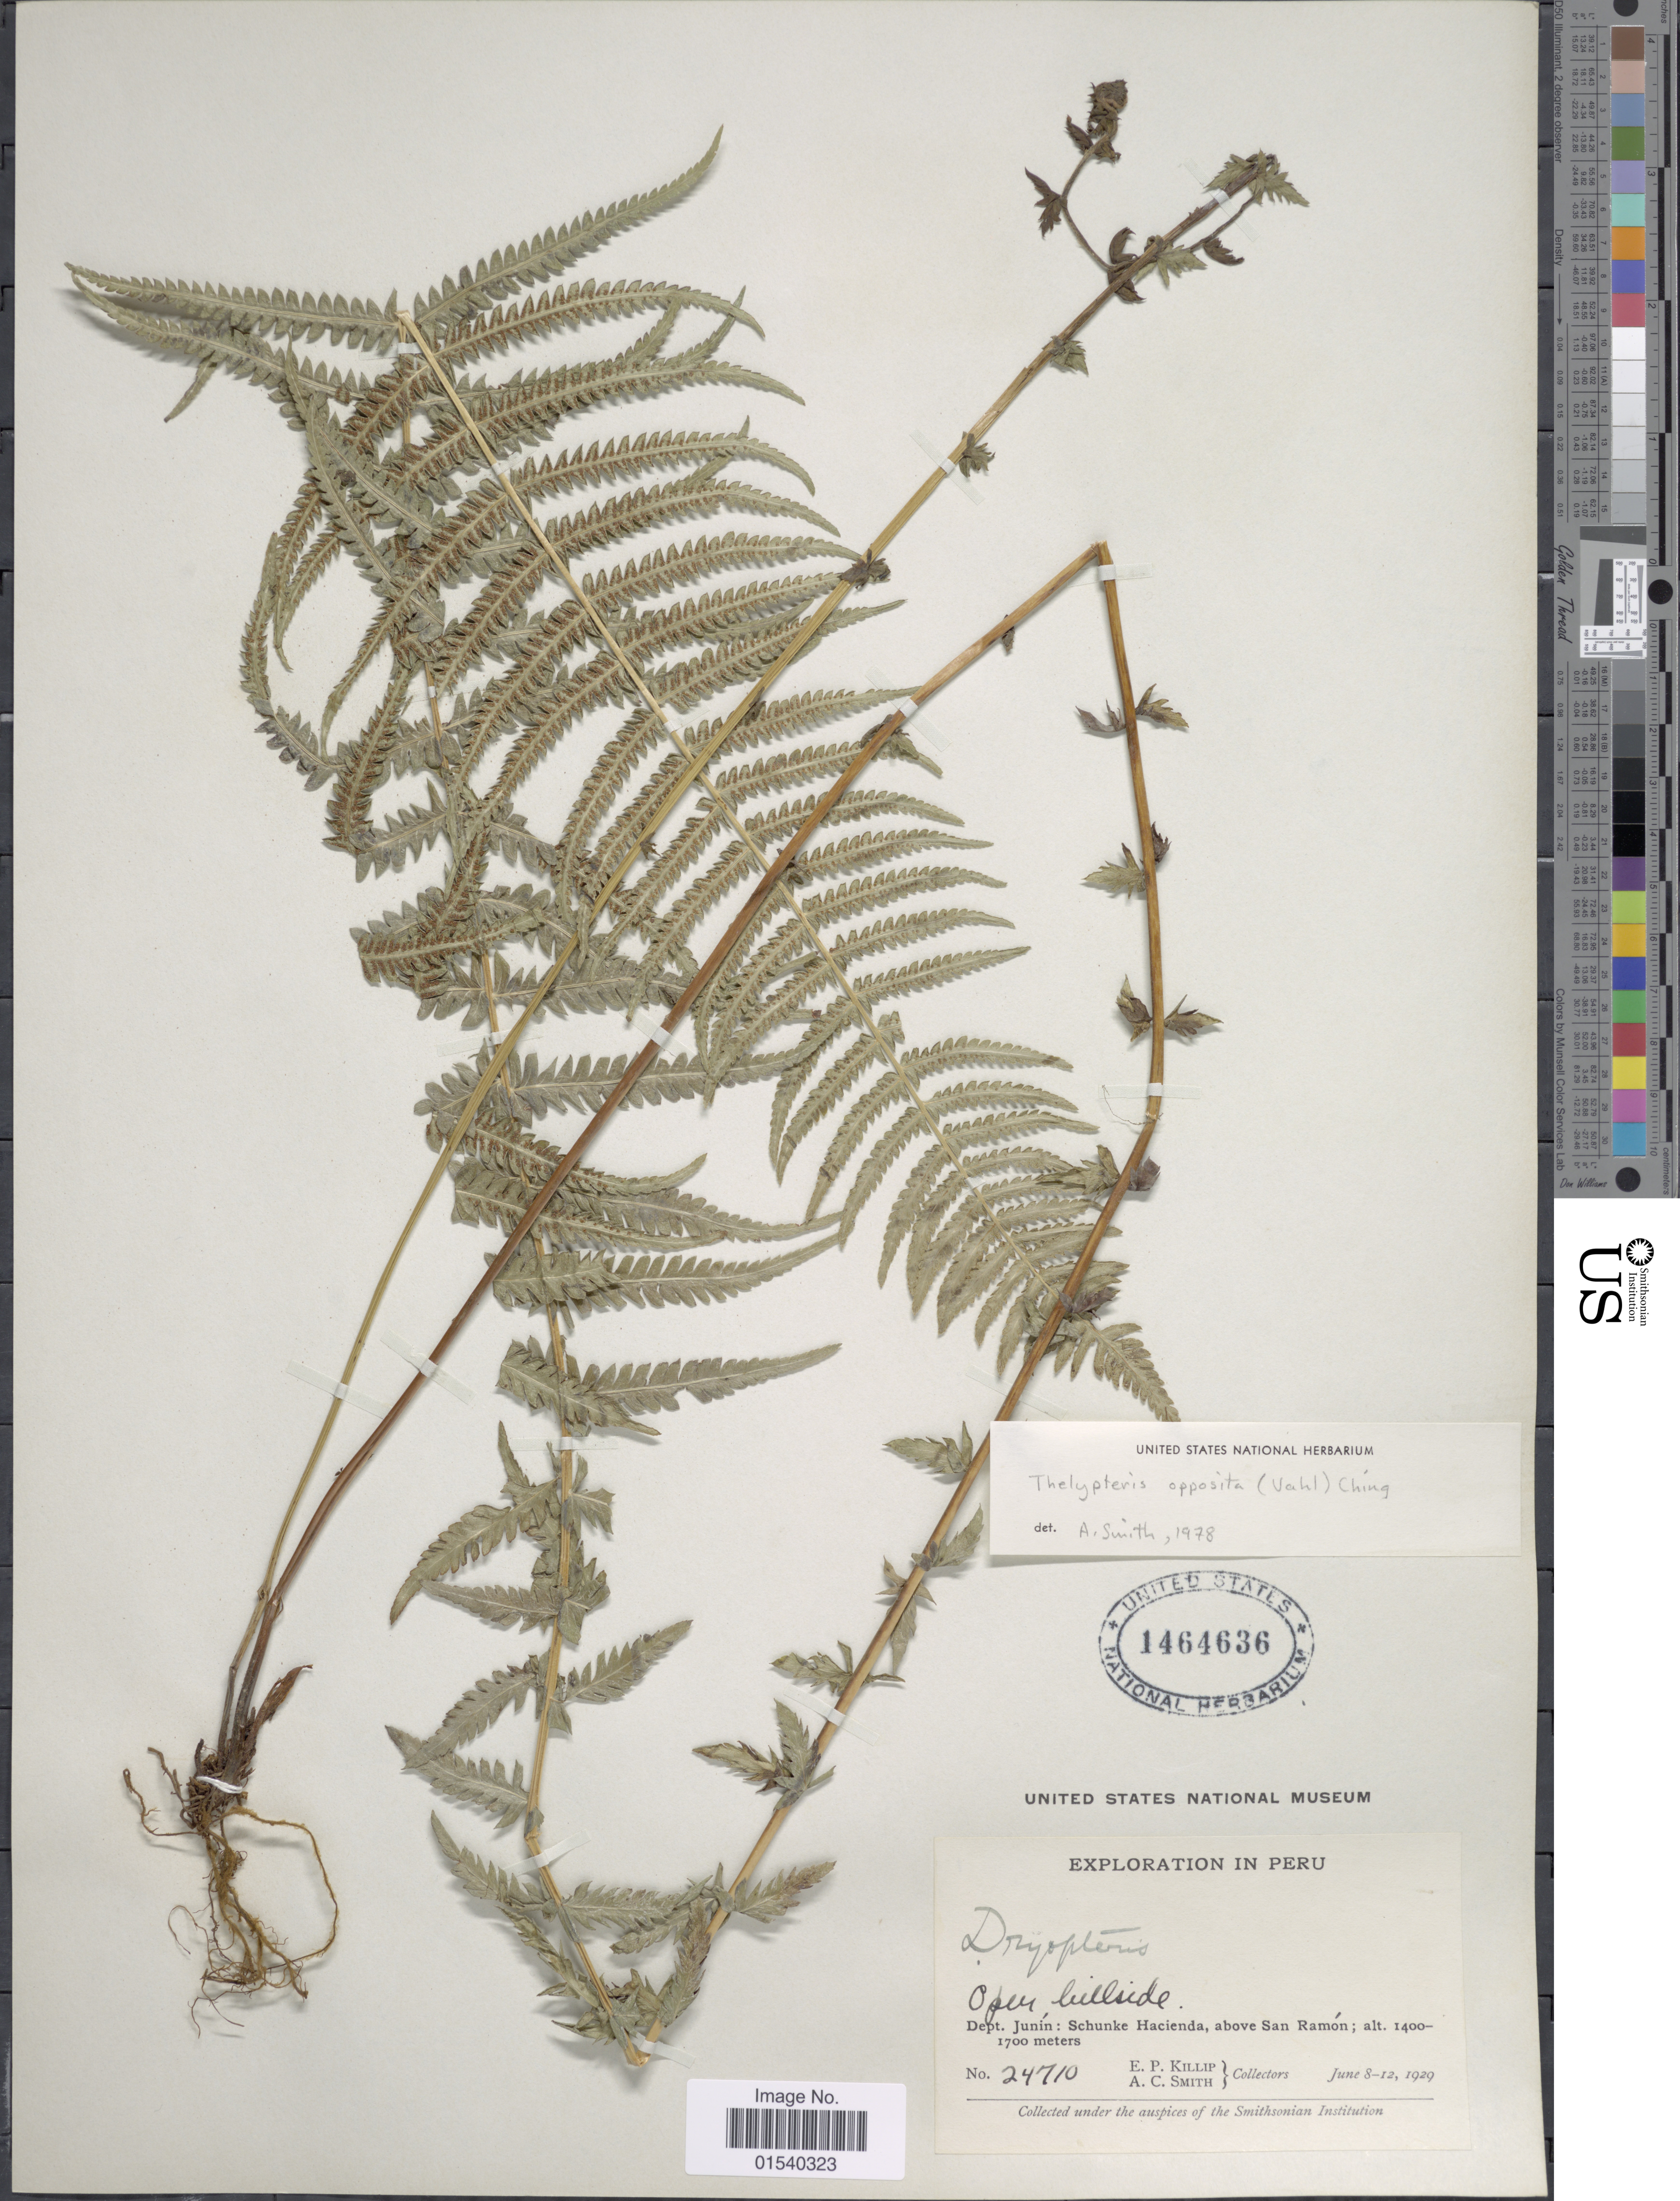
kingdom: Plantae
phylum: Tracheophyta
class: Polypodiopsida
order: Polypodiales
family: Thelypteridaceae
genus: Amauropelta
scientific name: Amauropelta opposita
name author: (Vahl) Pic. Serm.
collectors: E. P. Killip & A. C. Smith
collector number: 24710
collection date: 1929-06-08/1929-06-12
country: Peru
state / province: Junín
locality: Dept. Junín: Schunke Hacienda, above San Ramón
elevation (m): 1400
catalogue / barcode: US 1464636